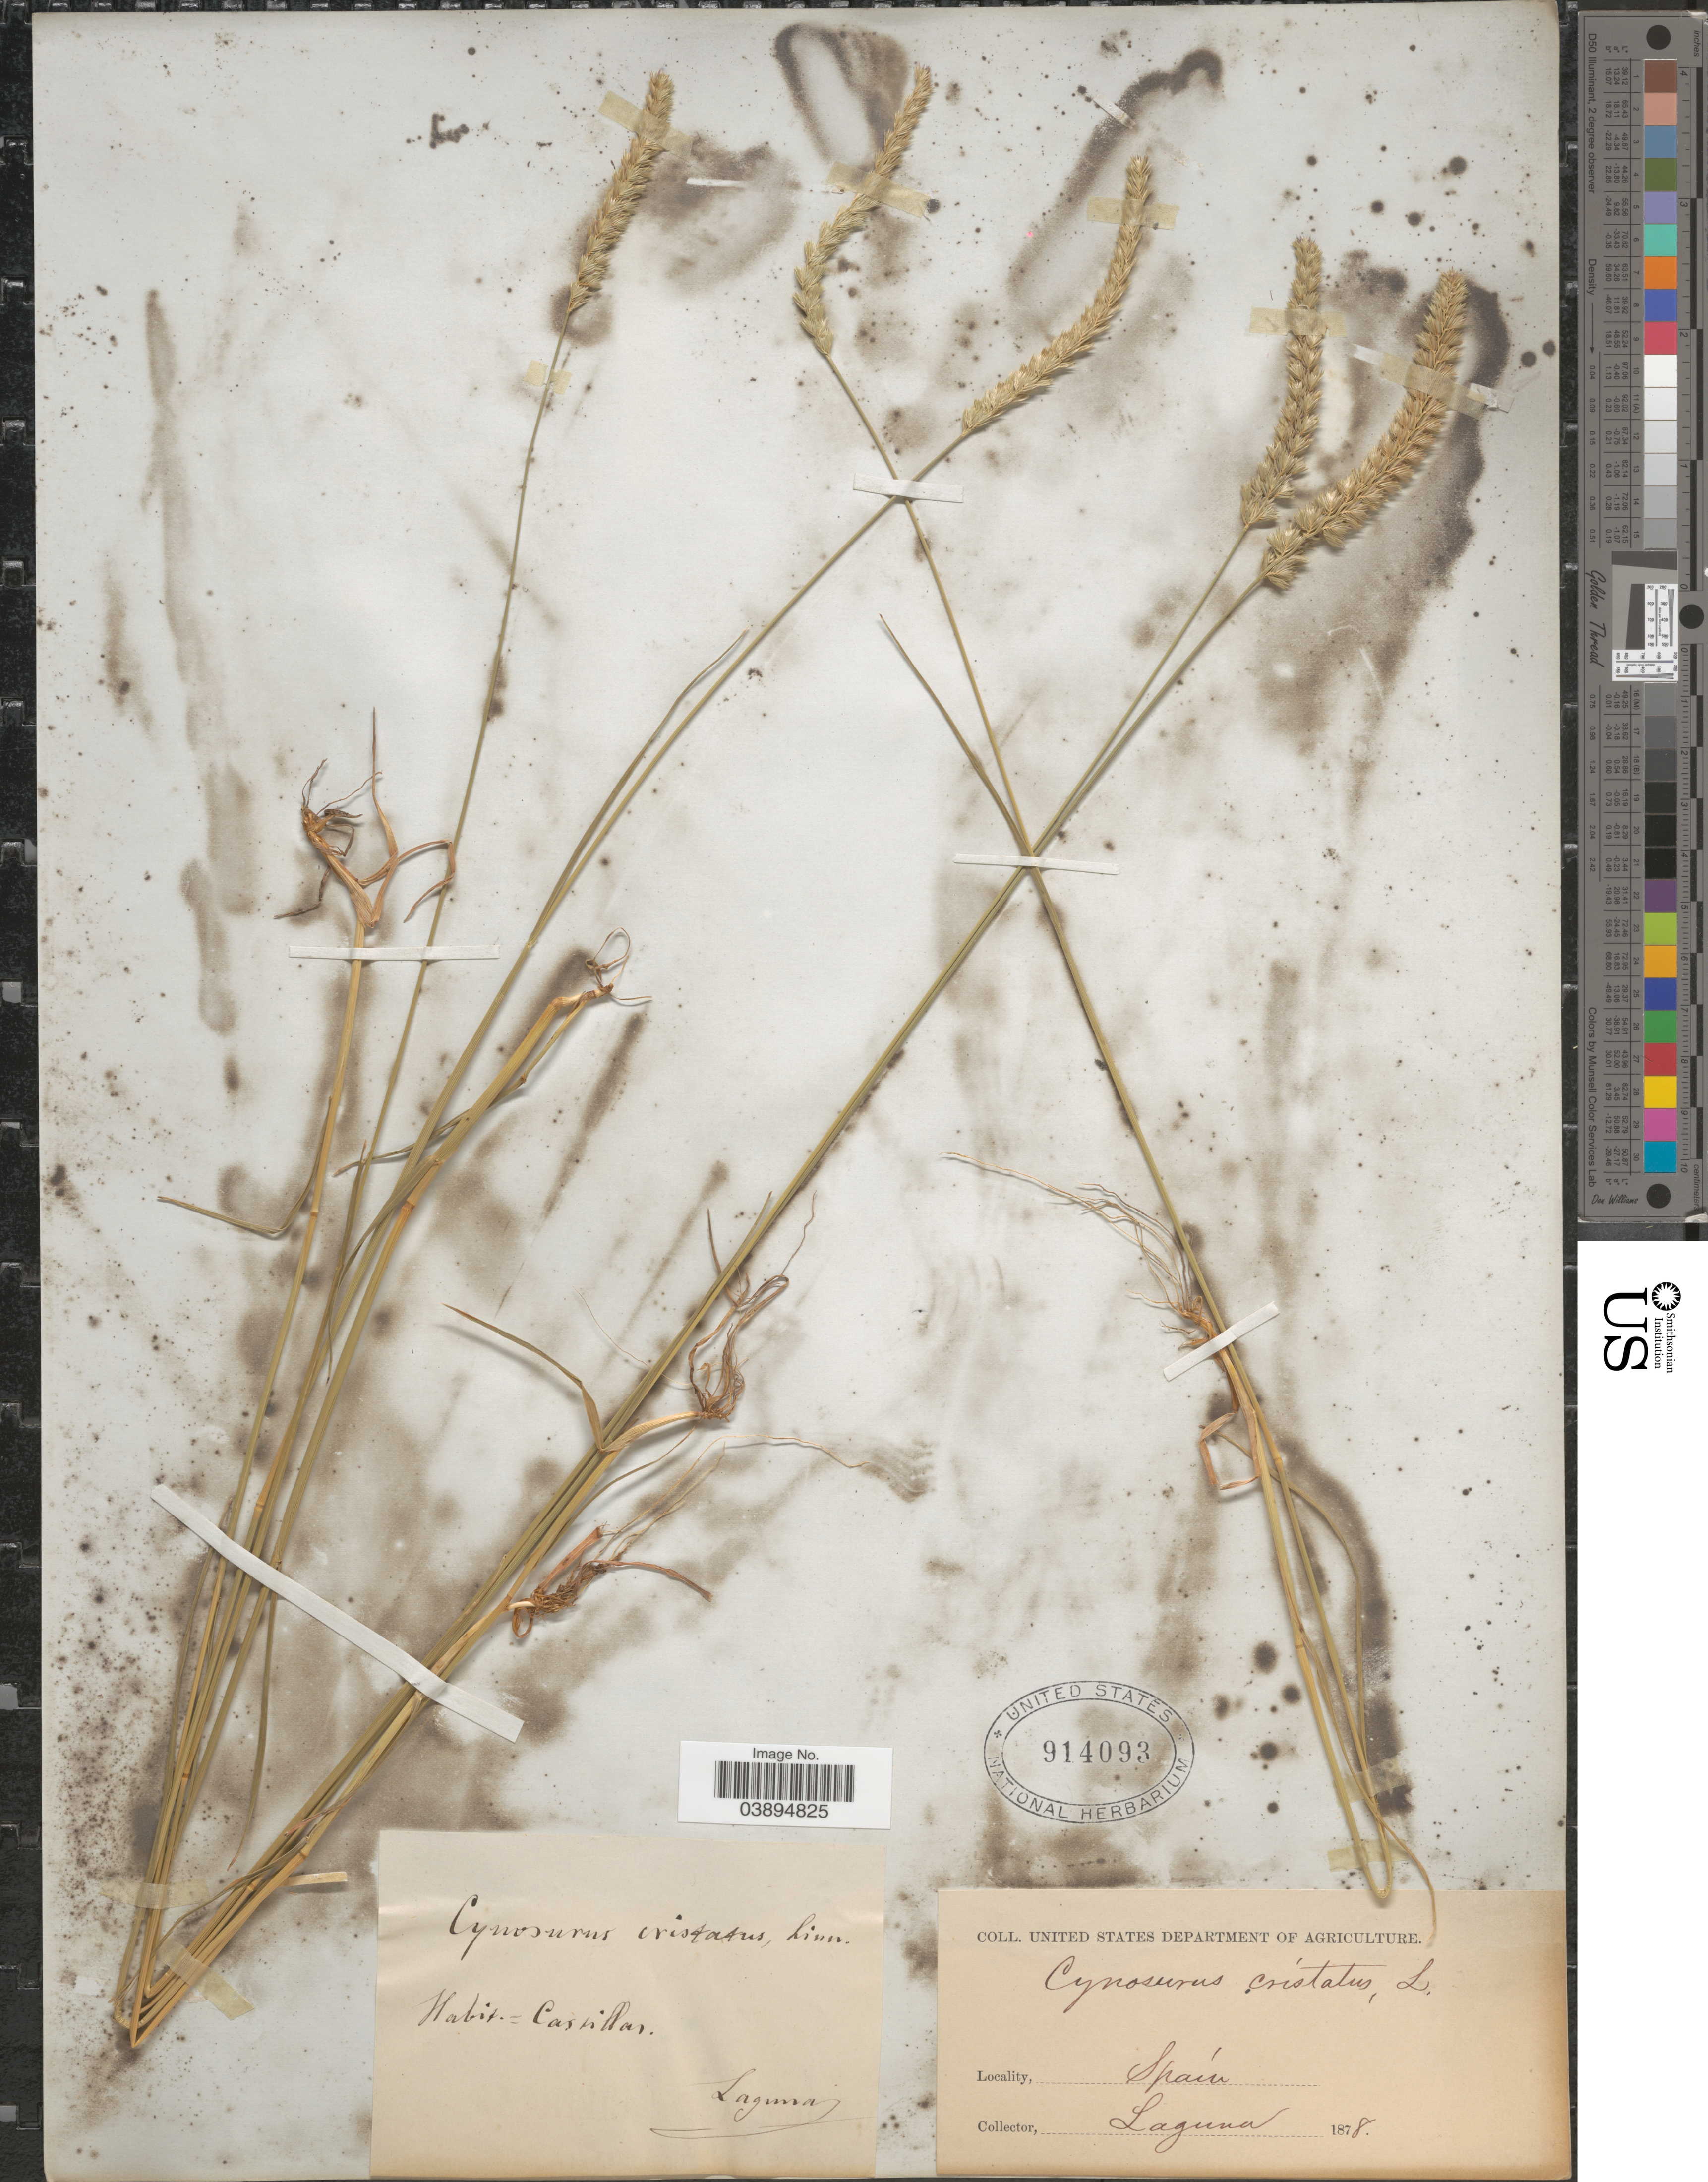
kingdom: Plantae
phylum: Tracheophyta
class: Liliopsida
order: Poales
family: Poaceae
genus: Cynosurus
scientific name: Cynosurus cristatus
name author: L.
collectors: -. Laguna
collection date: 1878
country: Spain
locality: Castillas.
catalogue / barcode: US 914093